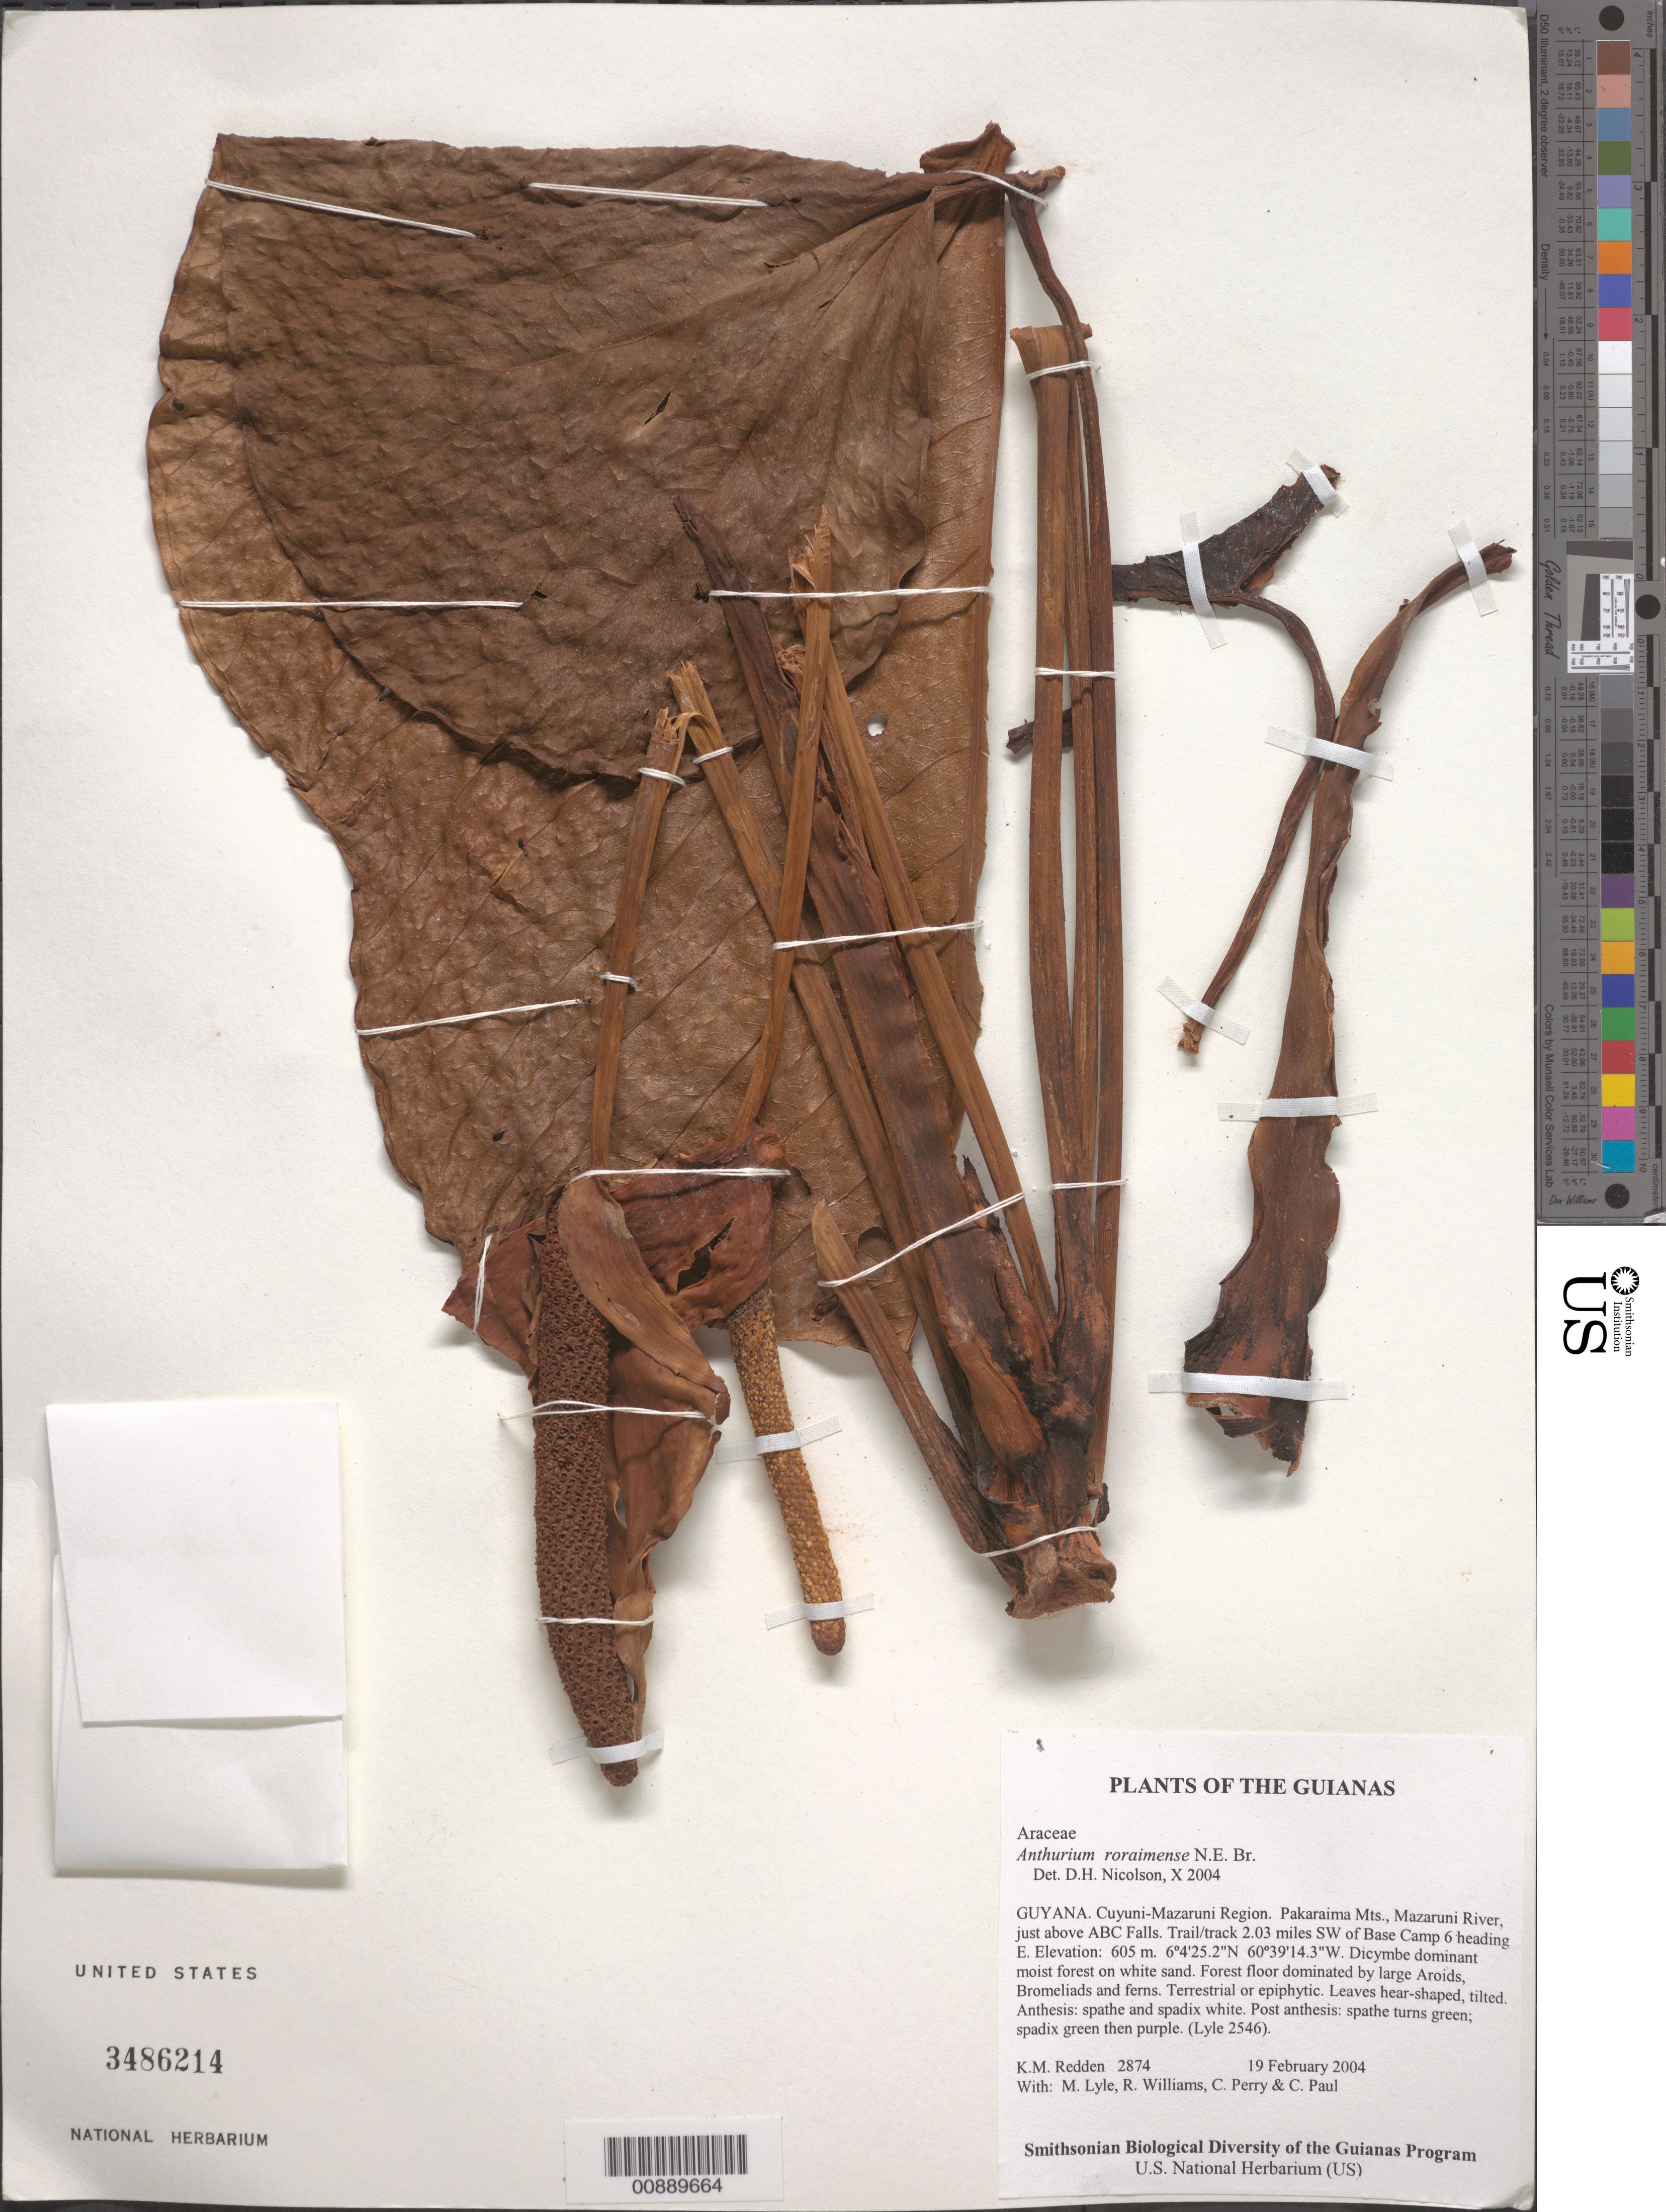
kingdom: Plantae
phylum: Tracheophyta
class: Liliopsida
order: Alismatales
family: Araceae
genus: Anthurium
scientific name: Anthurium roraimense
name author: N.E. Br. in Thurn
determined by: Nicolson, Dan H.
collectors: K. M. Redden, M. Lyle, R. Williams, C. Perry & C. Paul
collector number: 2874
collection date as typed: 19 February 2004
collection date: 2004-02-19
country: Guyana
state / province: Cuyuni-Mazaruni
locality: Pakaraima Mts., Mazaruni River, just above ABC Falls. Trail/track 2.03 miles SW of Base Camp 6 heading E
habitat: Dicymbe dominant moist forest on white sand. Forest floor dominated by large Aroids, Bromeliads and ferns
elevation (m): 605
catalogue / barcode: US 3486214